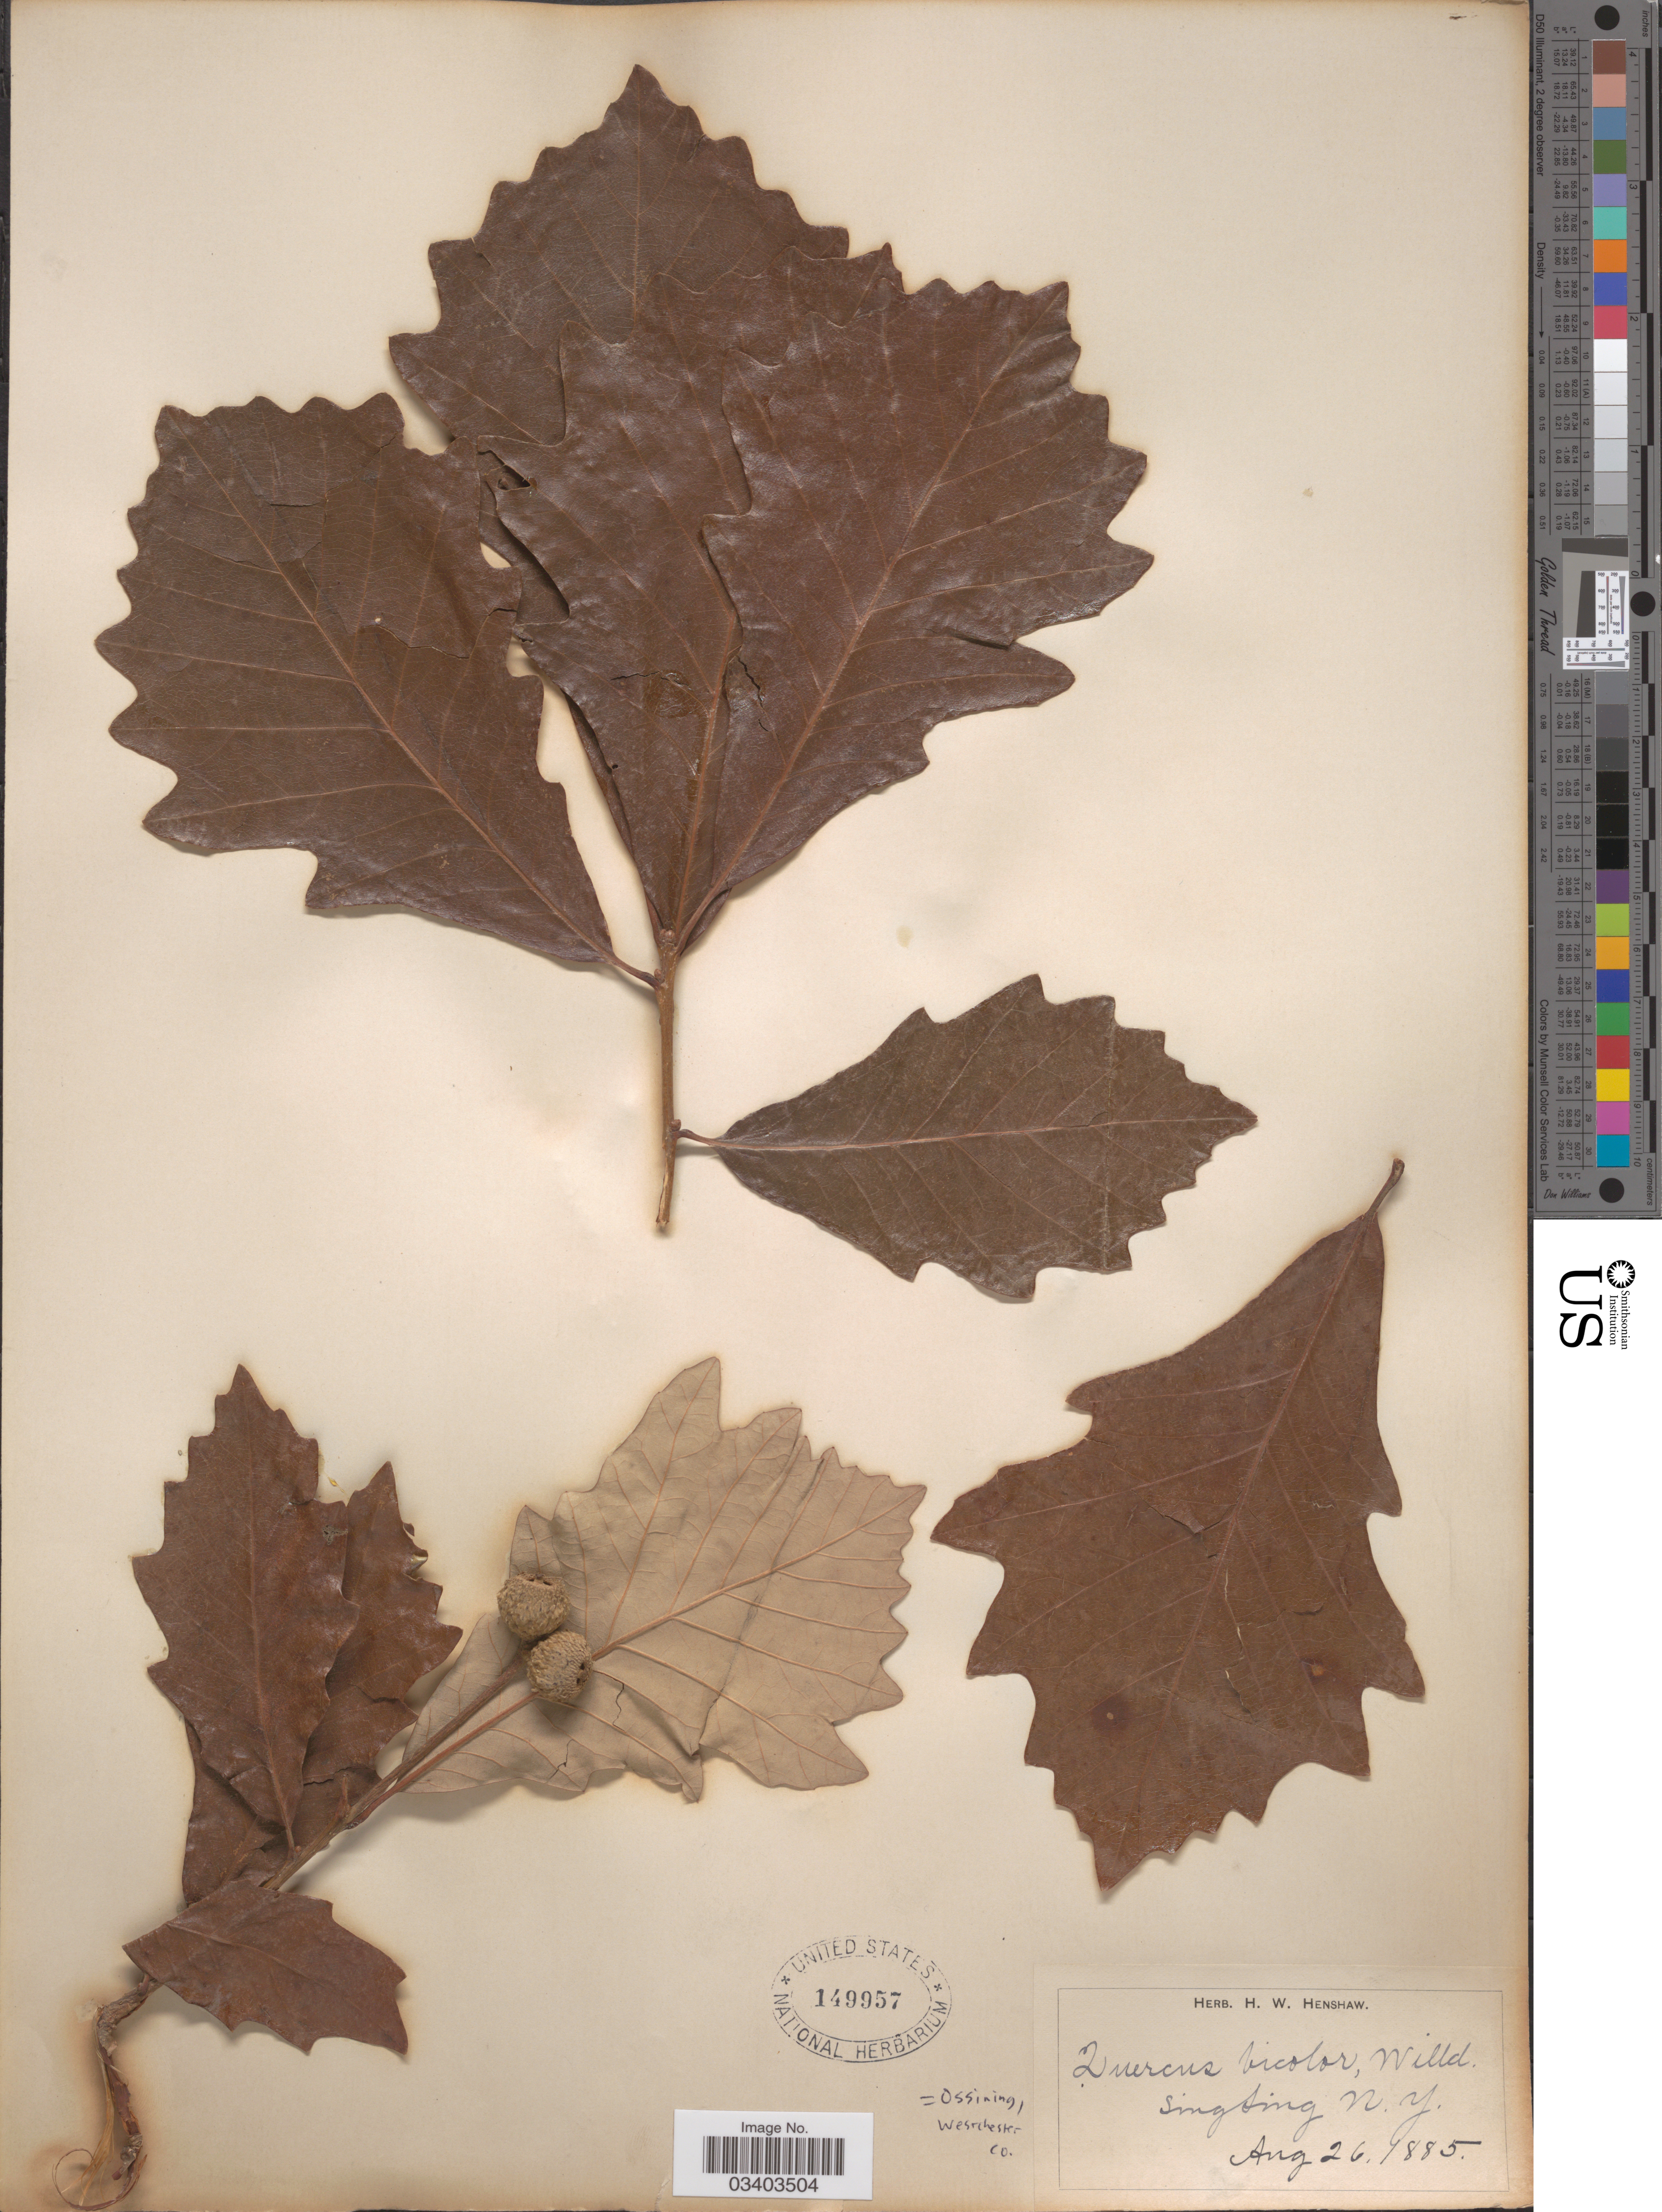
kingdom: Plantae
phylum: Tracheophyta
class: Magnoliopsida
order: Fagales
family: Fagaceae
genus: Quercus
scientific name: Quercus bicolor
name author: Willd.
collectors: ex herb. H. W. Henshaw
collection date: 1885-08-26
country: United States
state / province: New York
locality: Singsing.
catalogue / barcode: US 149957